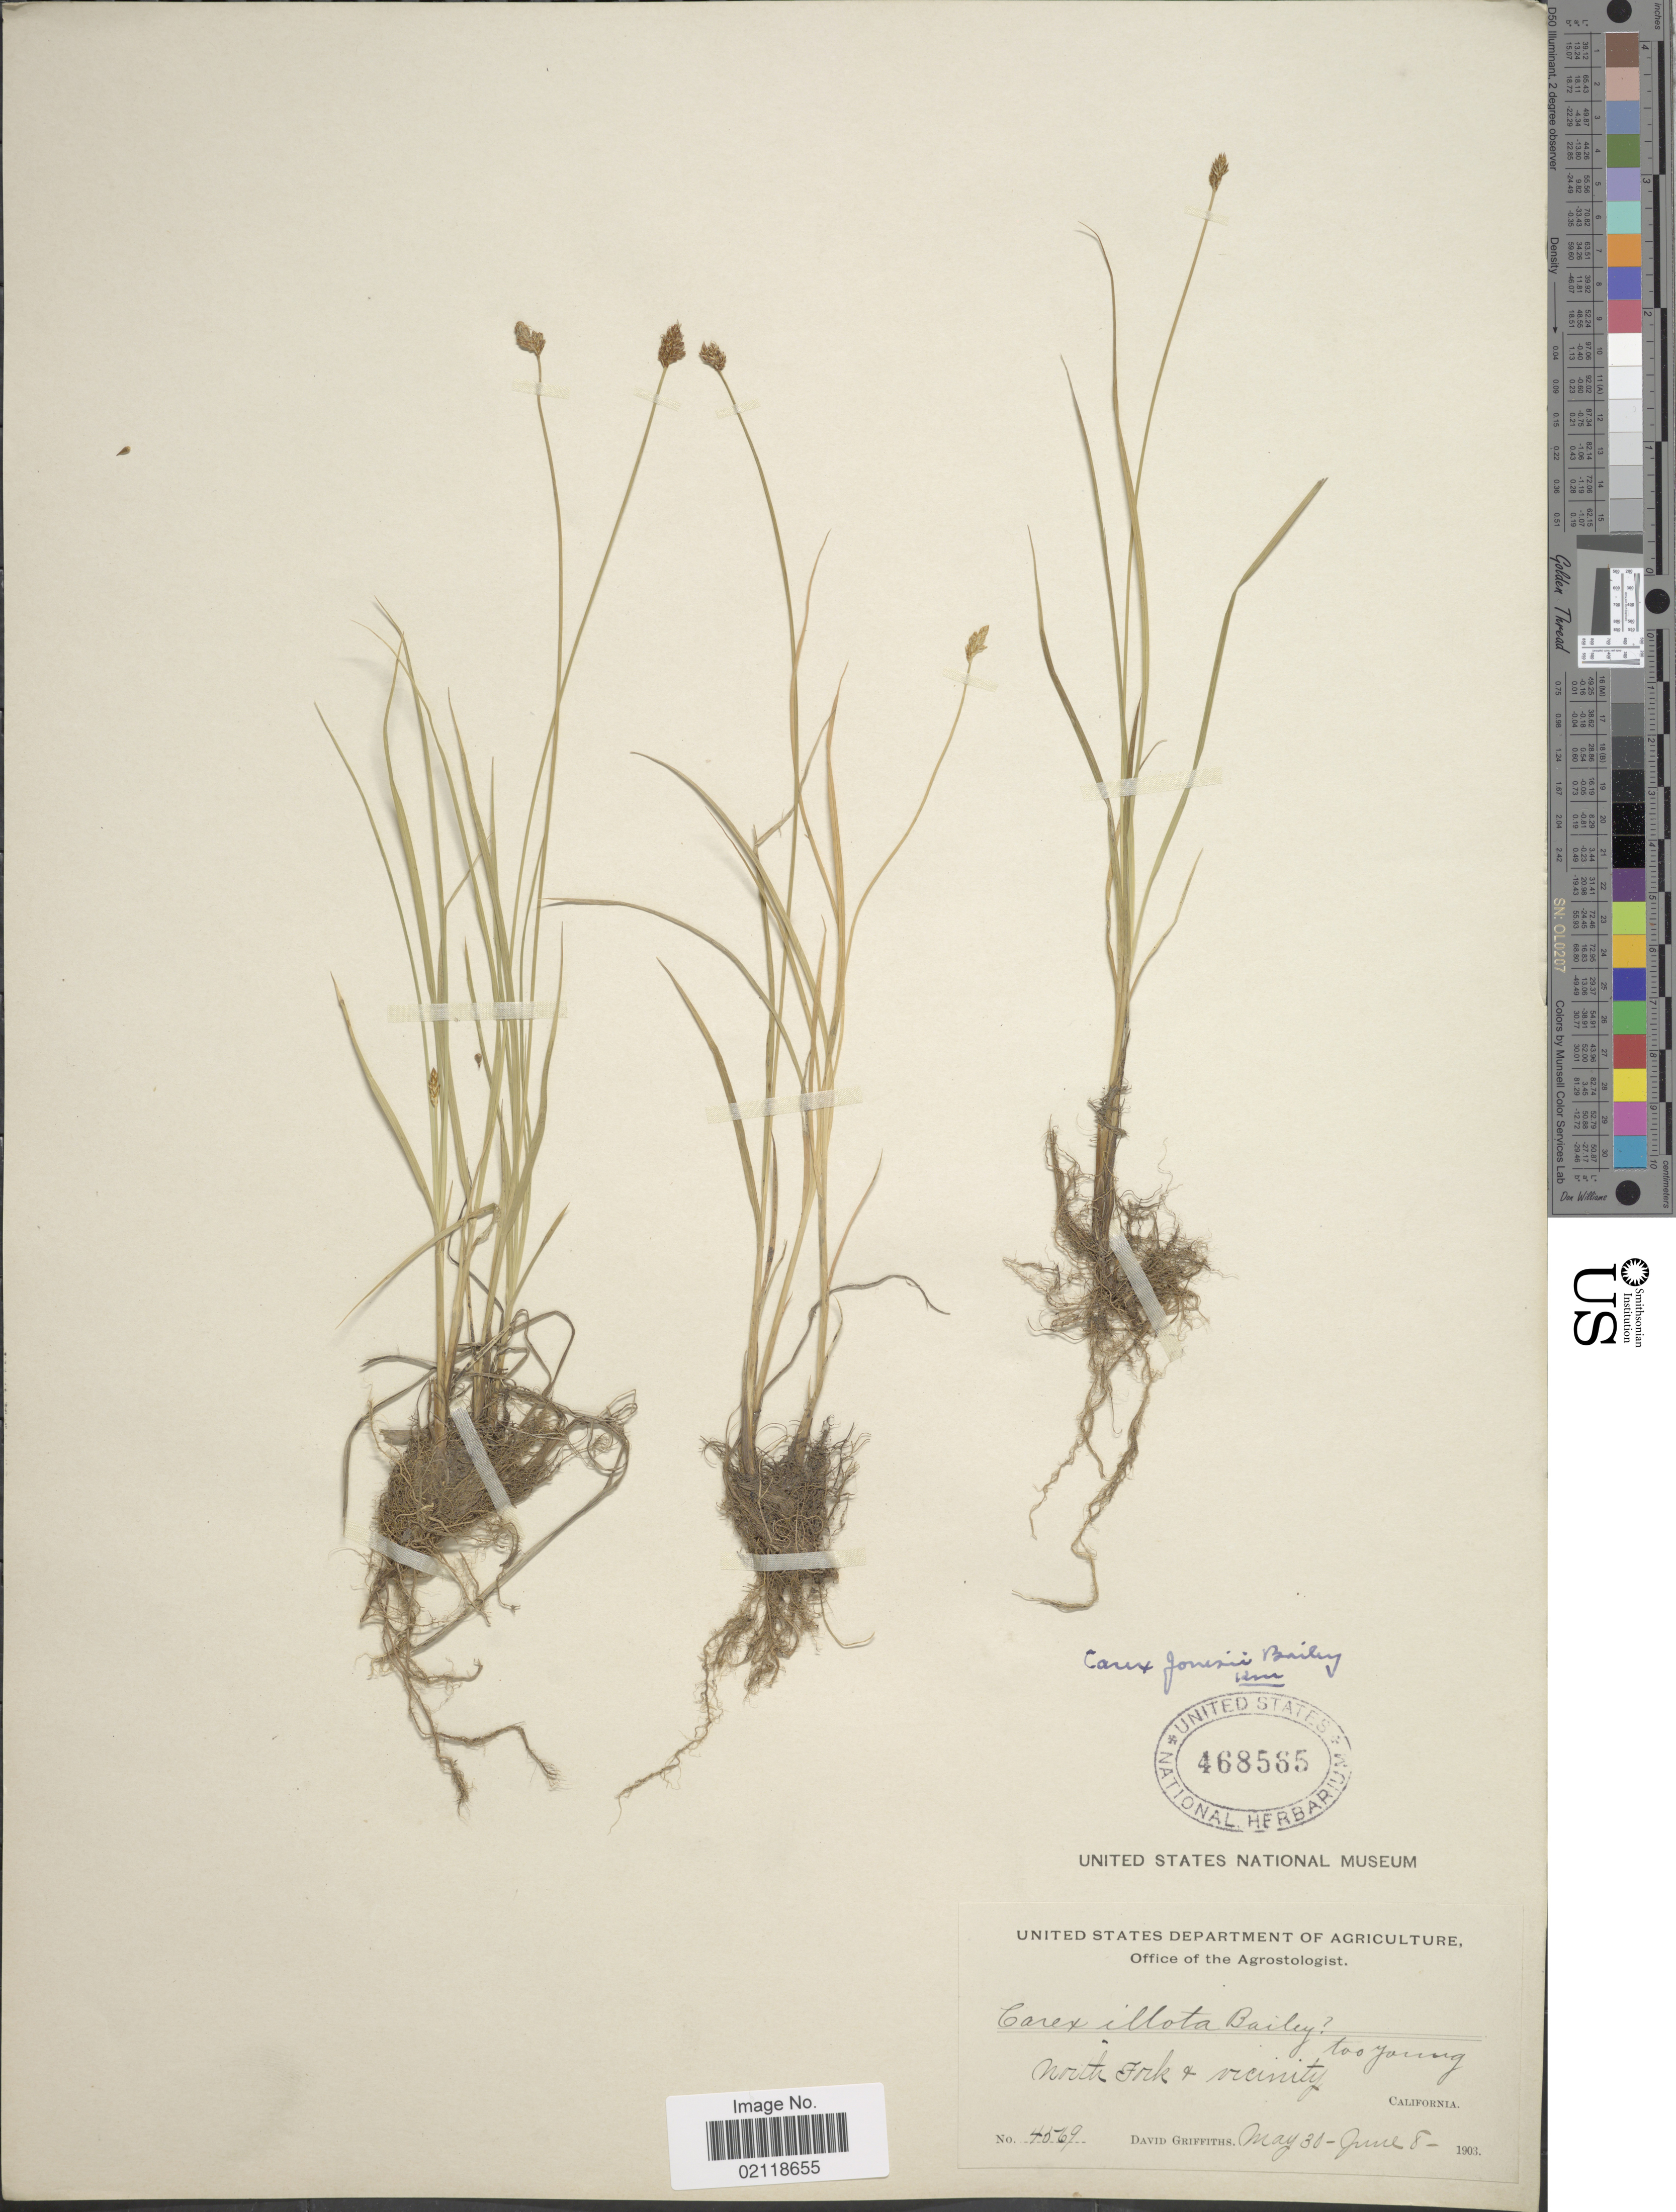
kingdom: Plantae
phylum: Tracheophyta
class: Liliopsida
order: Poales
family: Cyperaceae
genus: Carex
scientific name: Carex jonesii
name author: L.H. Bailey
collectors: D. Griffiths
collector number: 4569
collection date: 1903-05-30/1903-06-08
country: United States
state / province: California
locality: North Fork + vicinity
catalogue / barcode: US 468565